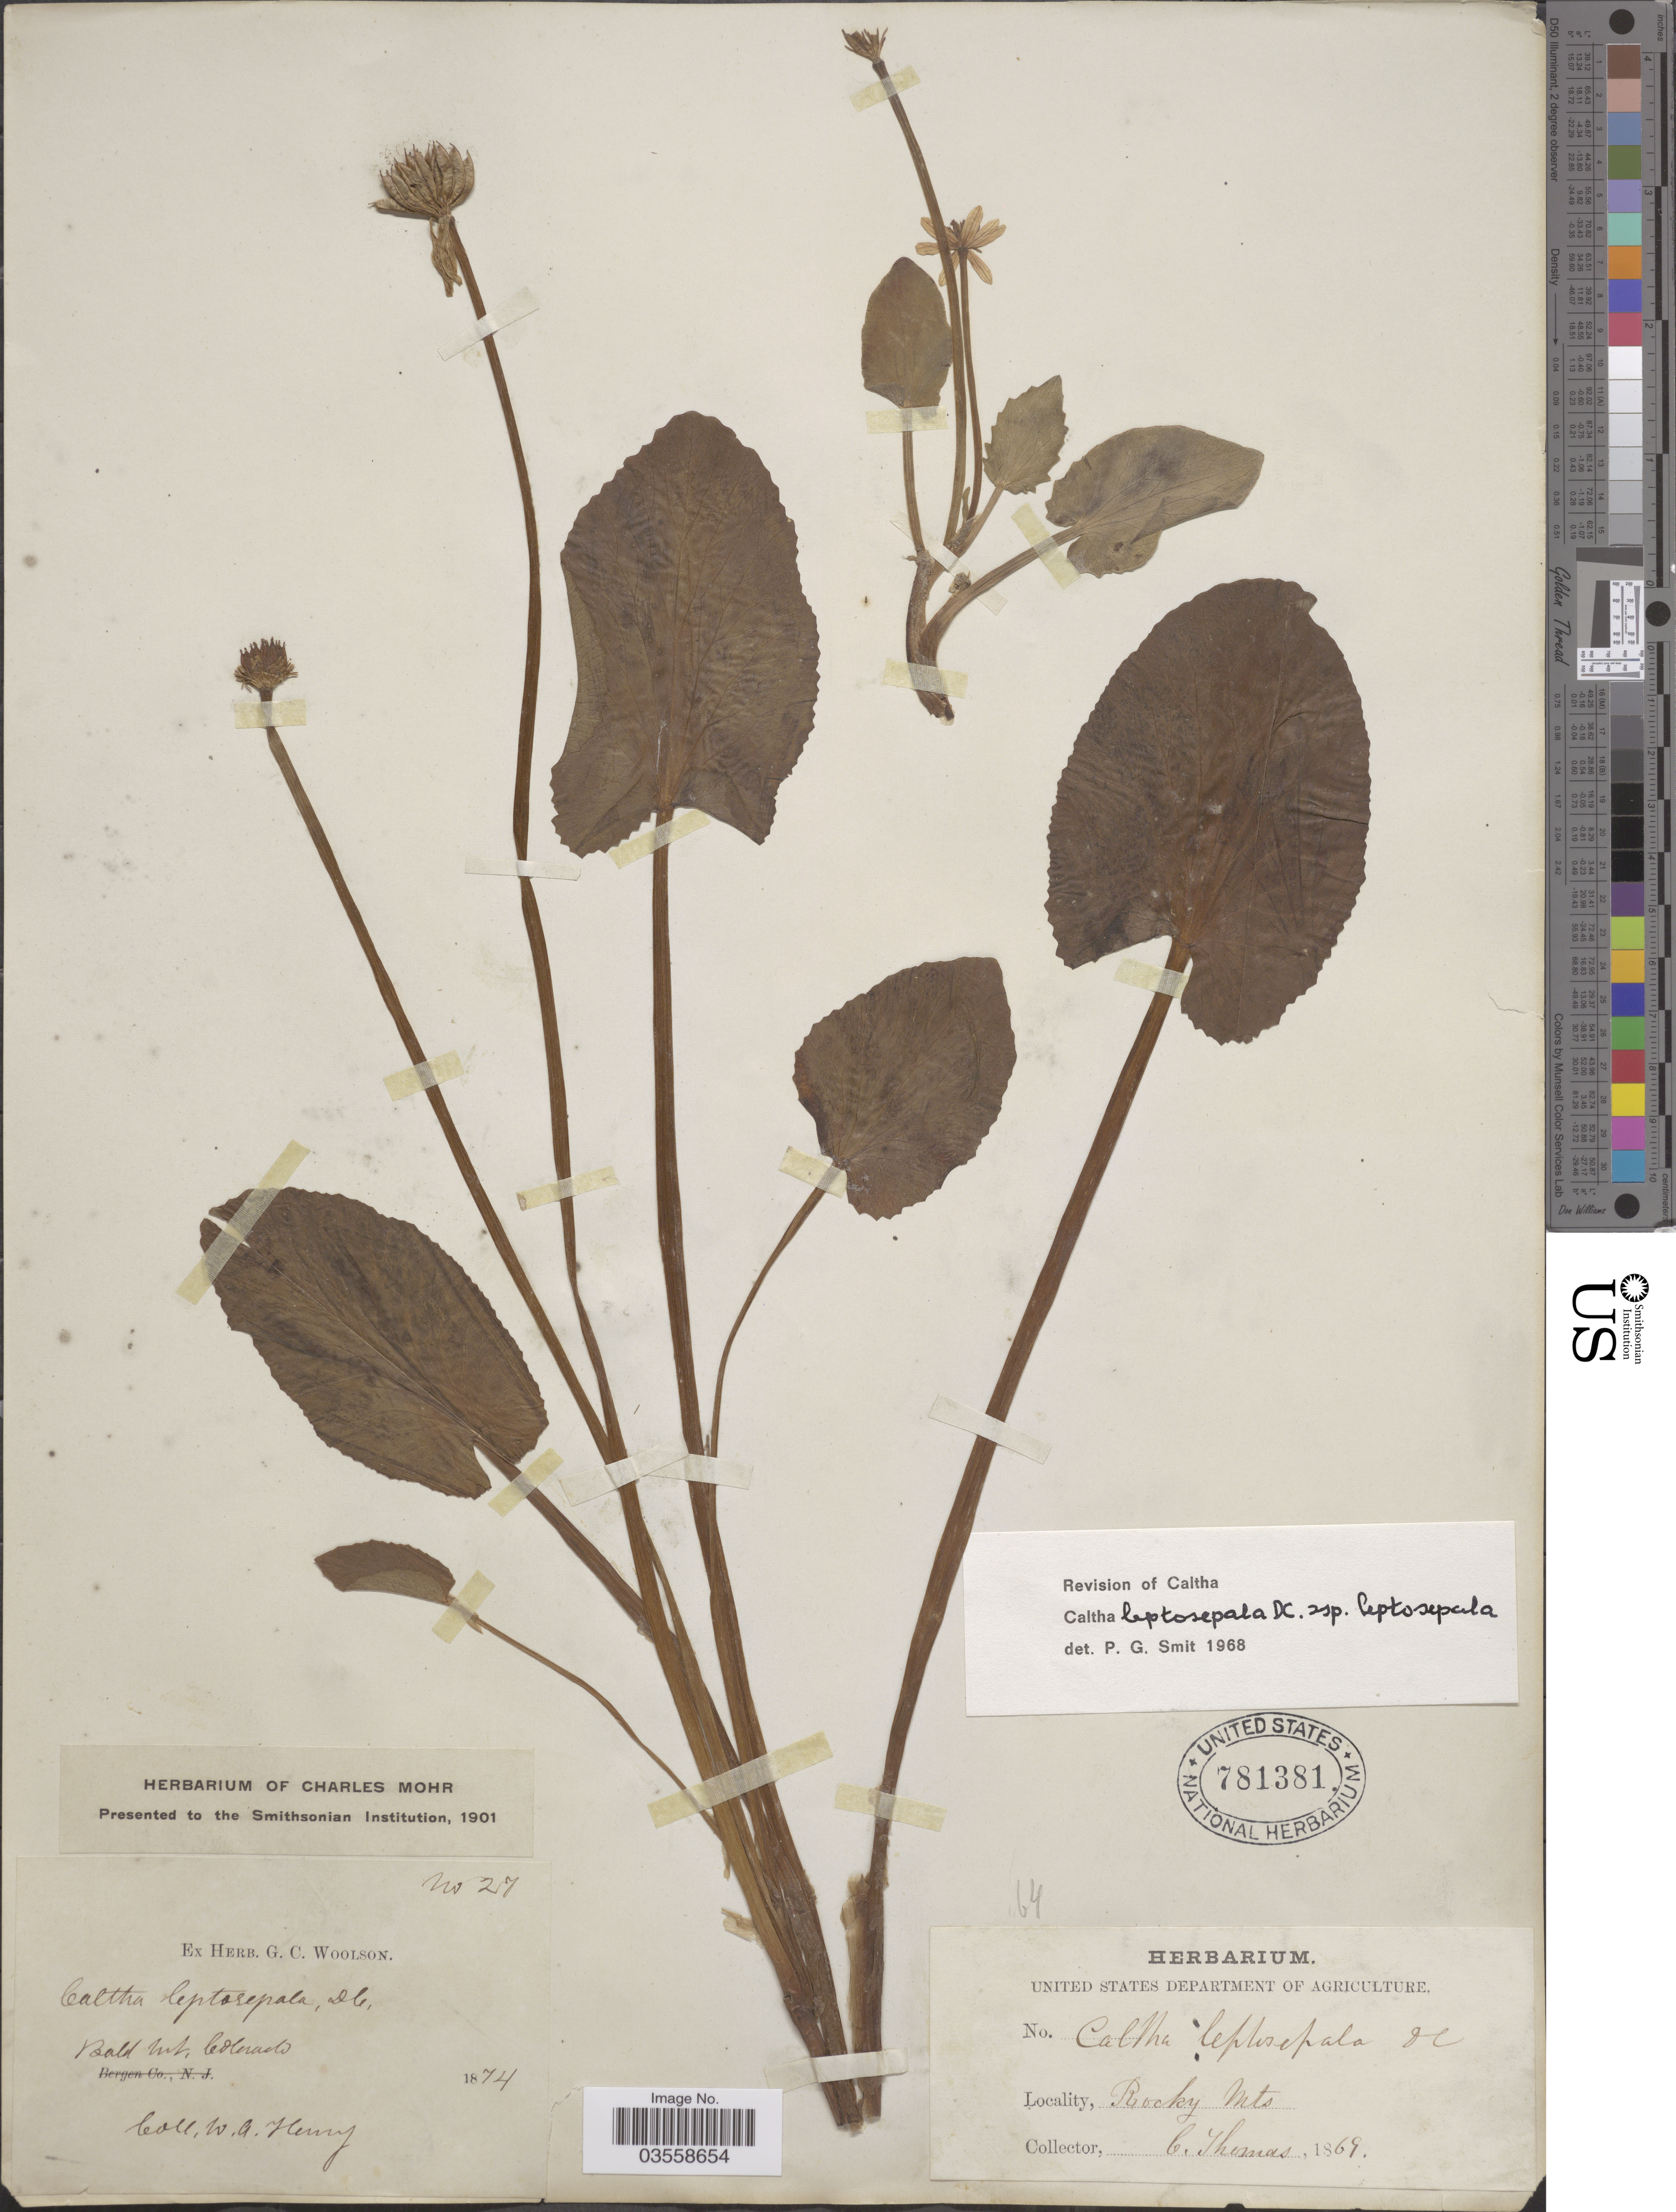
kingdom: Plantae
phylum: Tracheophyta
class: Magnoliopsida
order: Ranunculales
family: Ranunculaceae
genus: Caltha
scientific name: Caltha leptosepala subsp. leptosepala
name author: DC.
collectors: C. Thomas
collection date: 1869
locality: Rocky Mts.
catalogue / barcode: US 781381